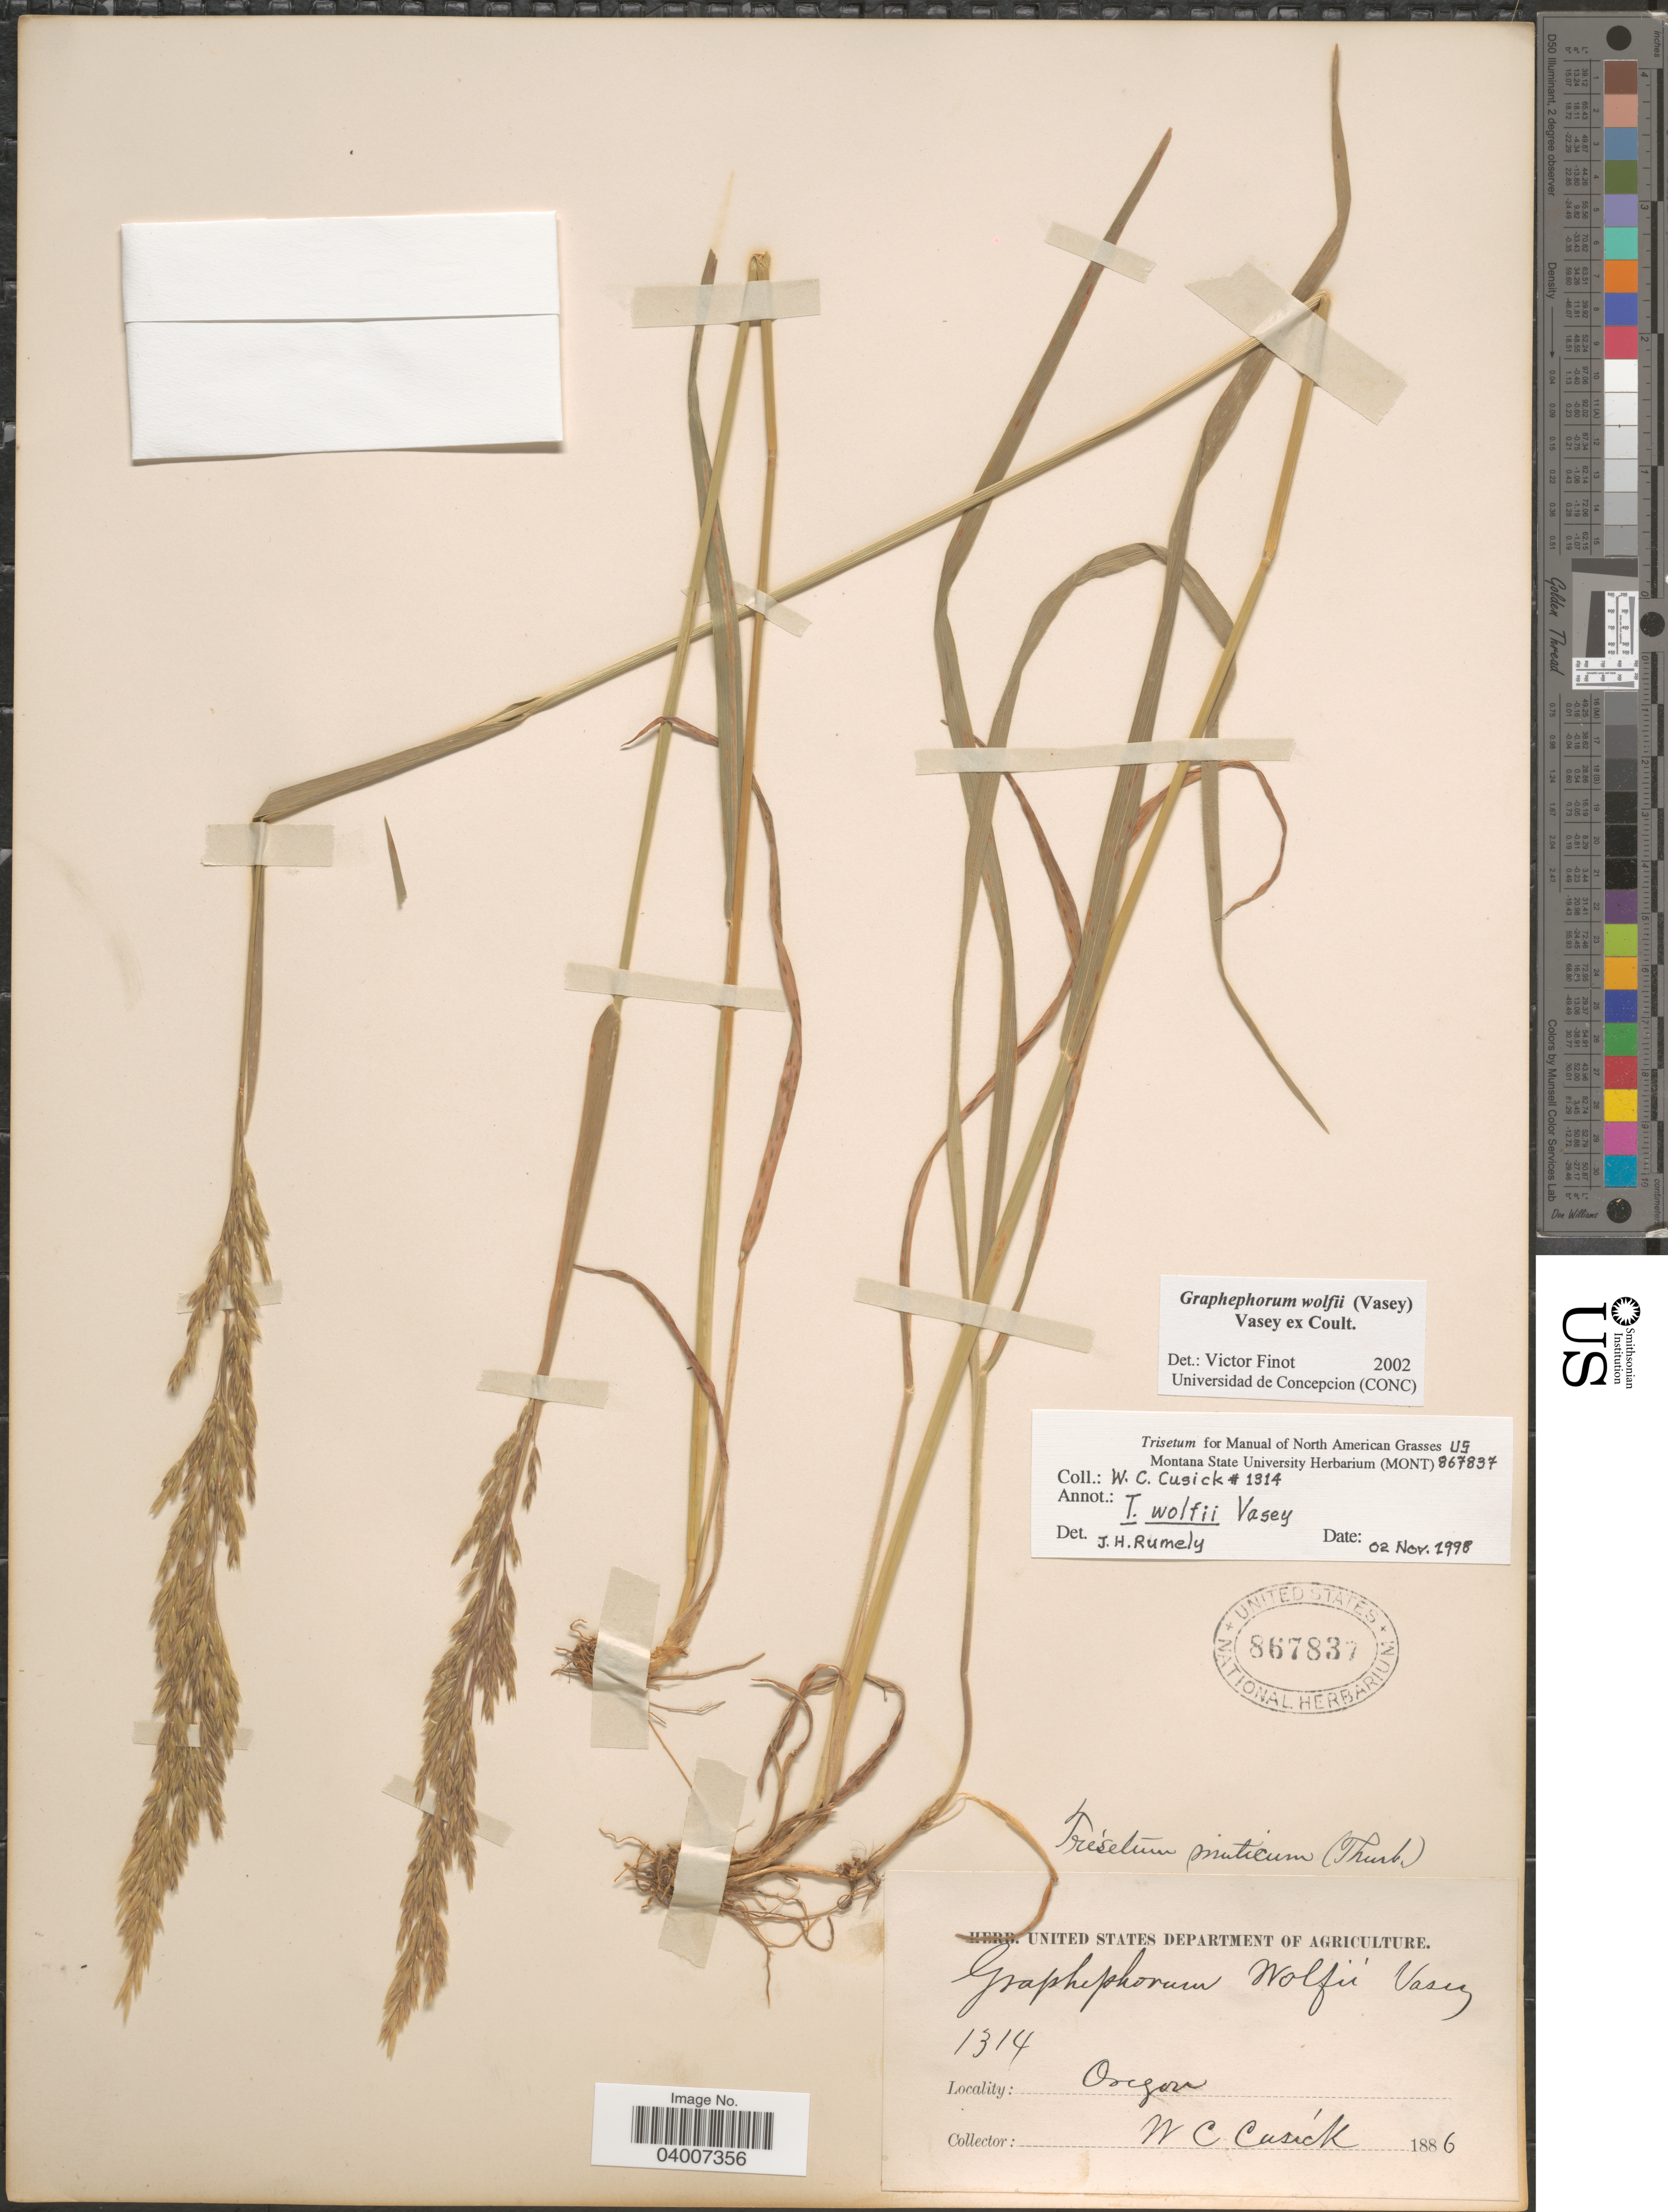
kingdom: Plantae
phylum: Tracheophyta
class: Liliopsida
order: Poales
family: Poaceae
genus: Graphephorum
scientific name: Graphephorum wolfii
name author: (E. Fourn.) Vasey ex Coult.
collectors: W. C. Cusick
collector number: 1314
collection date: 1886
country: United States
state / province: Oregon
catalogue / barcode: US 867837